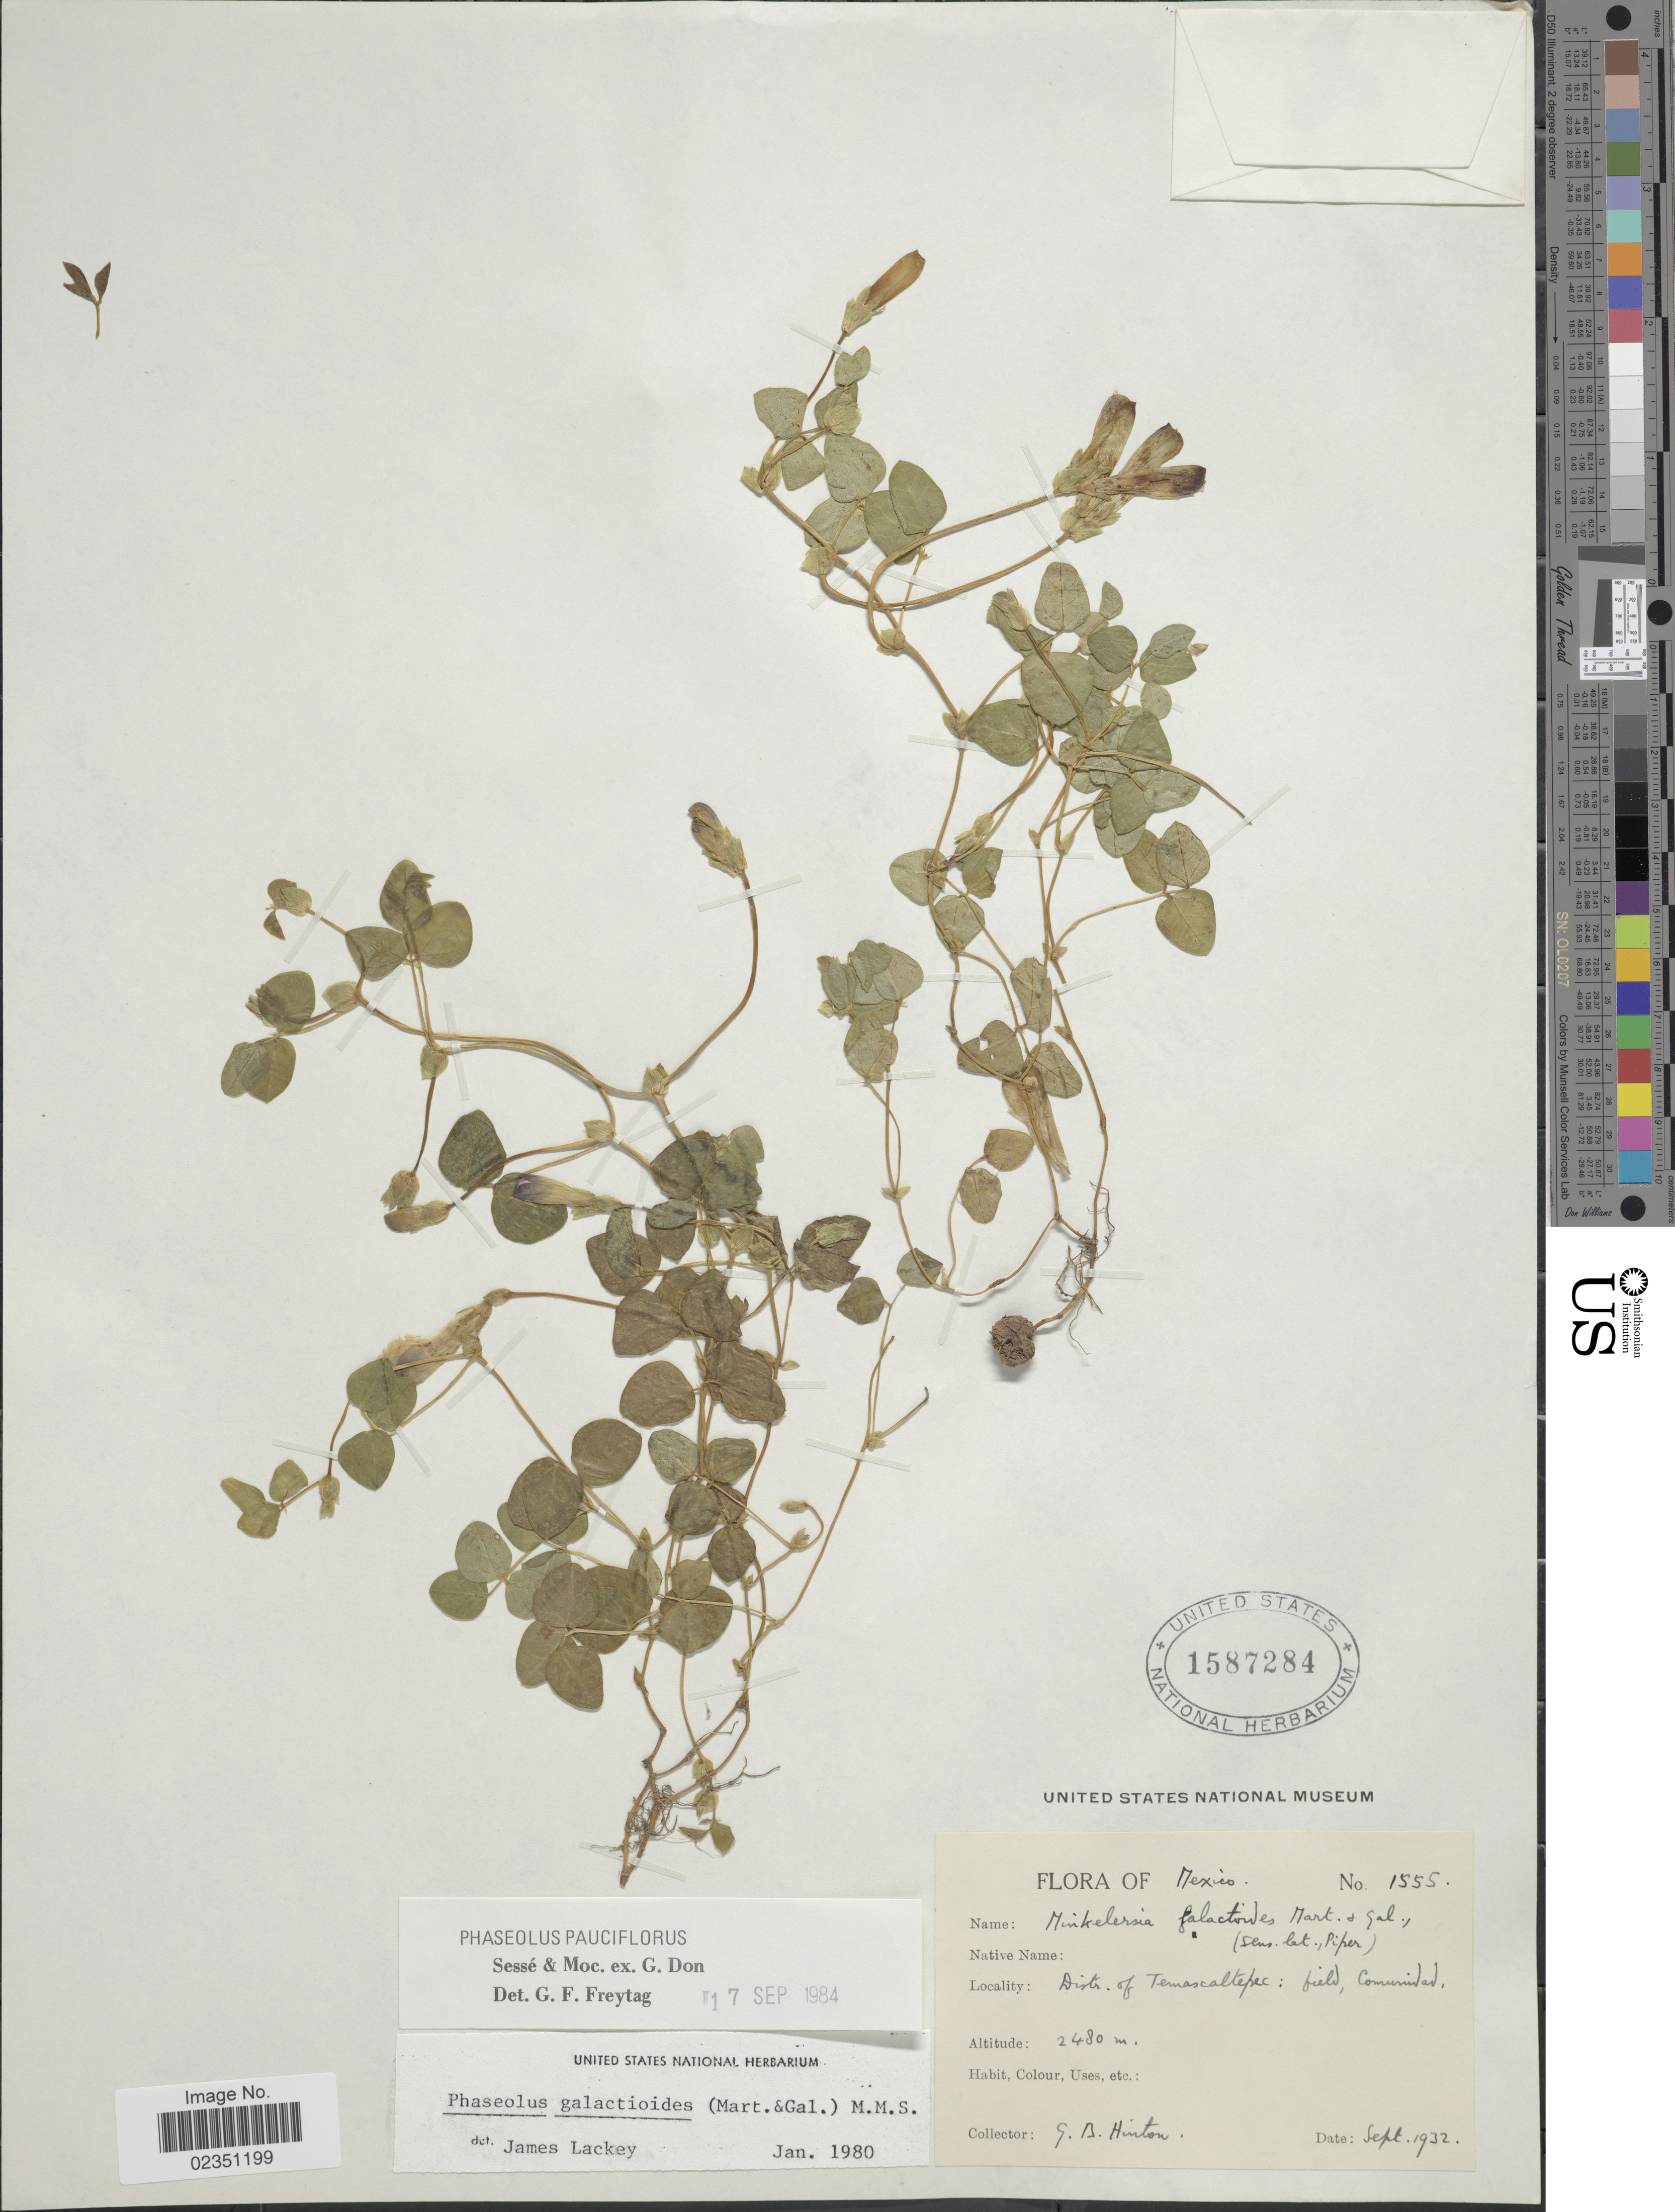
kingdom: Plantae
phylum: Tracheophyta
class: Magnoliopsida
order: Fabales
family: Fabaceae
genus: Phaseolus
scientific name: Phaseolus pauciflorus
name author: Sessé & Moc. ex G. Don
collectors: G. B. Hinton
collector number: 1555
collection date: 1932-09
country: Mexico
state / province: México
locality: Distr. of Temascaltepec: field, Comunidad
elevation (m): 2480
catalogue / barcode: US 1587284